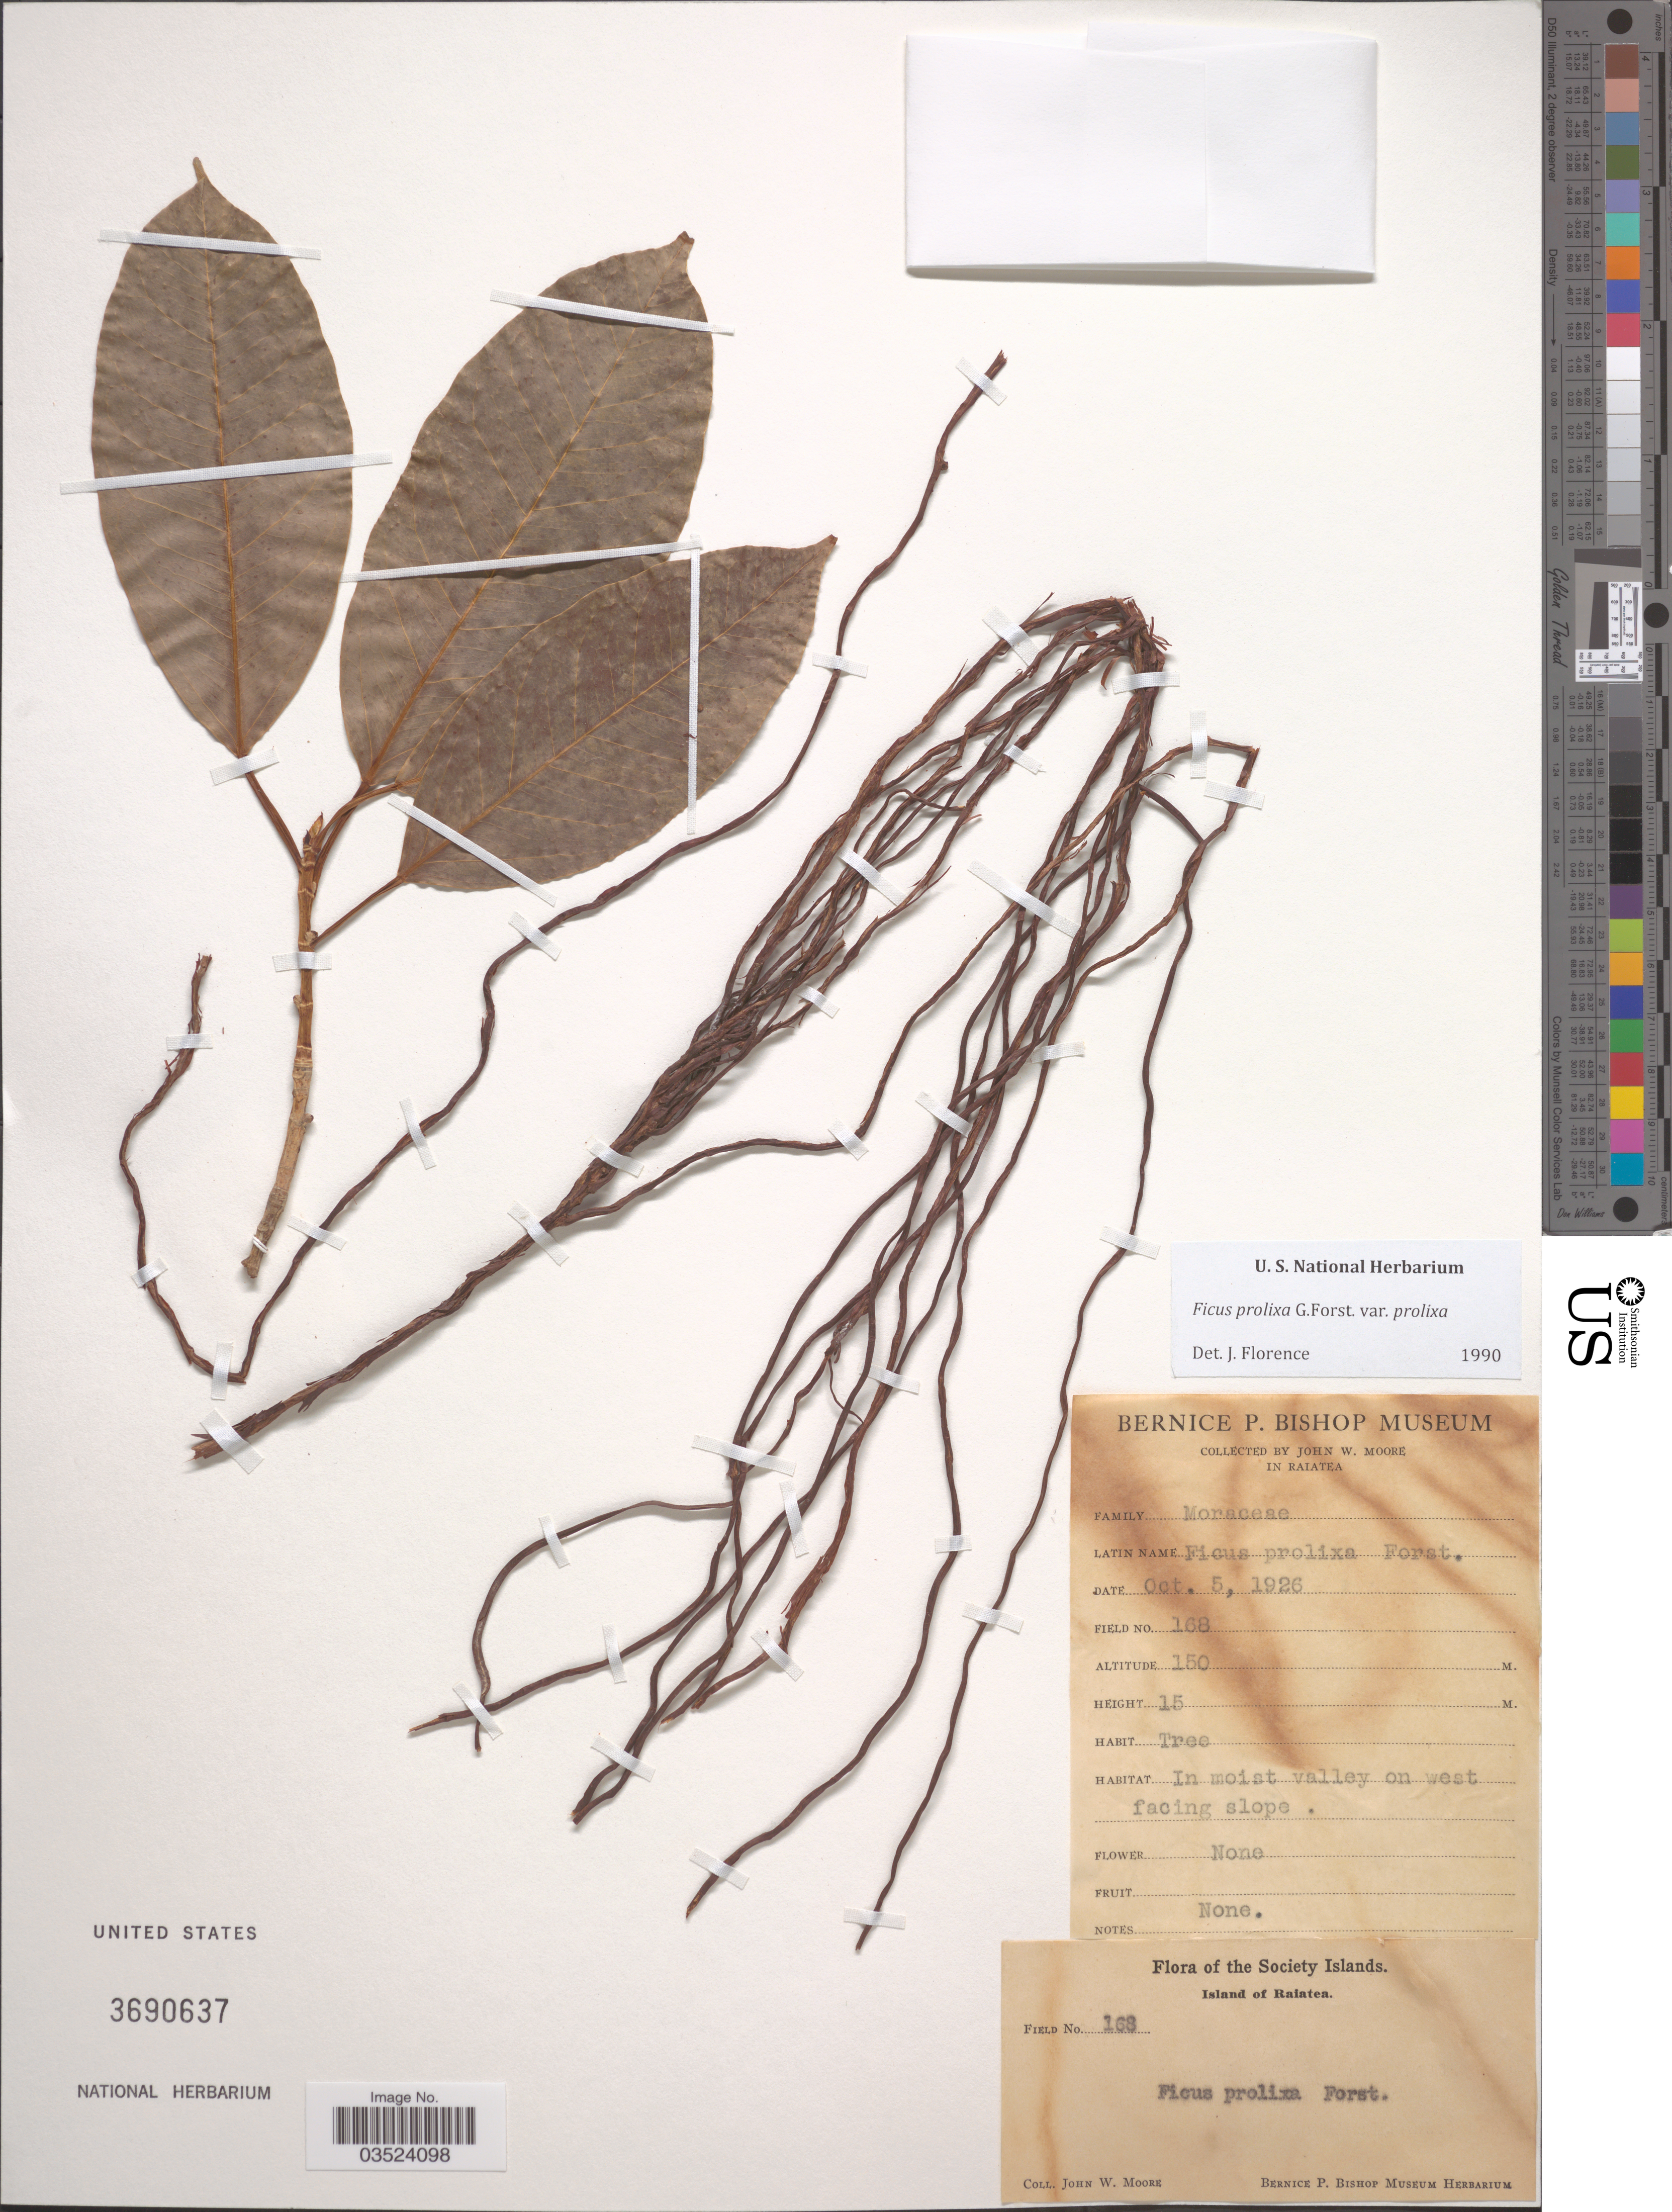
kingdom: Plantae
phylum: Tracheophyta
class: Magnoliopsida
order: Rosales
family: Moraceae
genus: Ficus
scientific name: Ficus prolixa var. prolixa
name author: G. Forst.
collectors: J. Moore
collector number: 168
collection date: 1926-10-05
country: French Polynesia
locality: The Society Islands. Island of Raiatea.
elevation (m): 150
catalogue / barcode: US 3690637